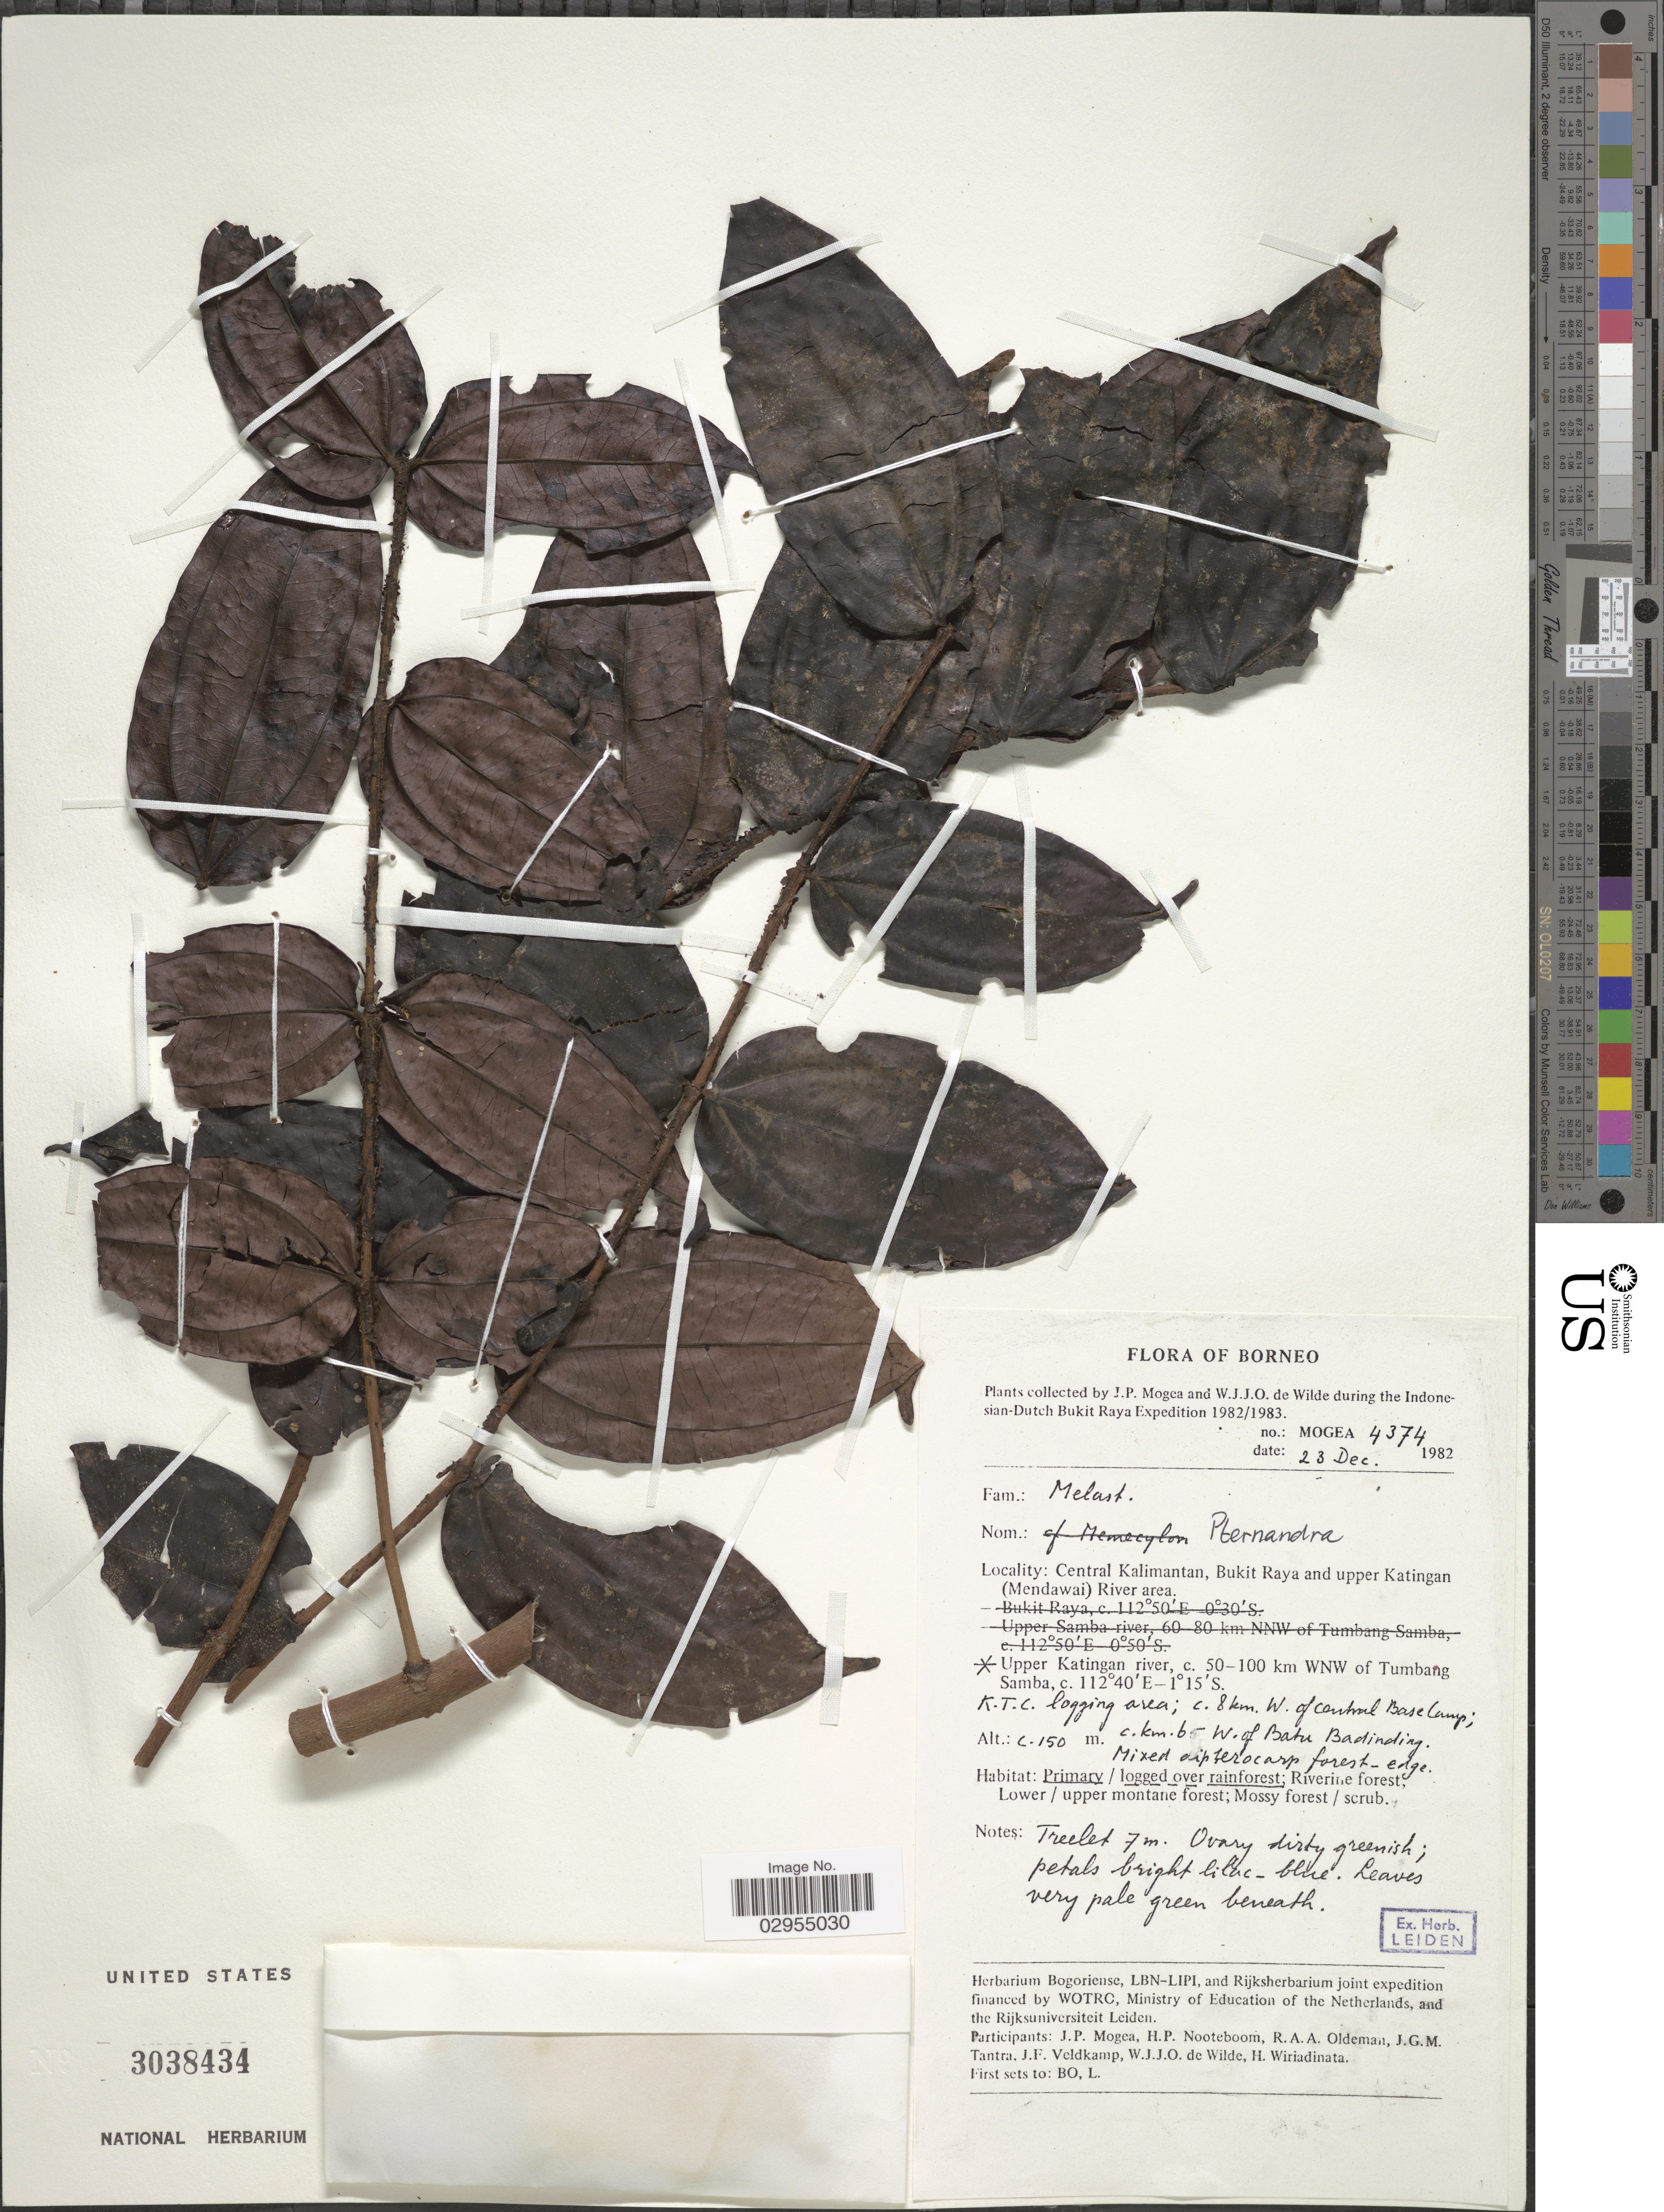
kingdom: Plantae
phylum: Tracheophyta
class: Magnoliopsida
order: Myrtales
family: Melastomataceae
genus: Pternandra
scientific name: Pternandra sp.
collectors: J. Mogea & W. J. de Wilde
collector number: MOGEA 4374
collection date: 1982-12-23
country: Indonesia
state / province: Kalimantan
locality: Borneo. Central Kalimantan, Bukit Raya and upper Katingan (Mendawai) River area. Upper Katingan river, c. 50-100 km WNW of Tumbang Samba. K.T.C. logging area; c. 8 km W. of Central Base Camp; c. km 65 W. of Batu Badinding.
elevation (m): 150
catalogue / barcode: US 3038434